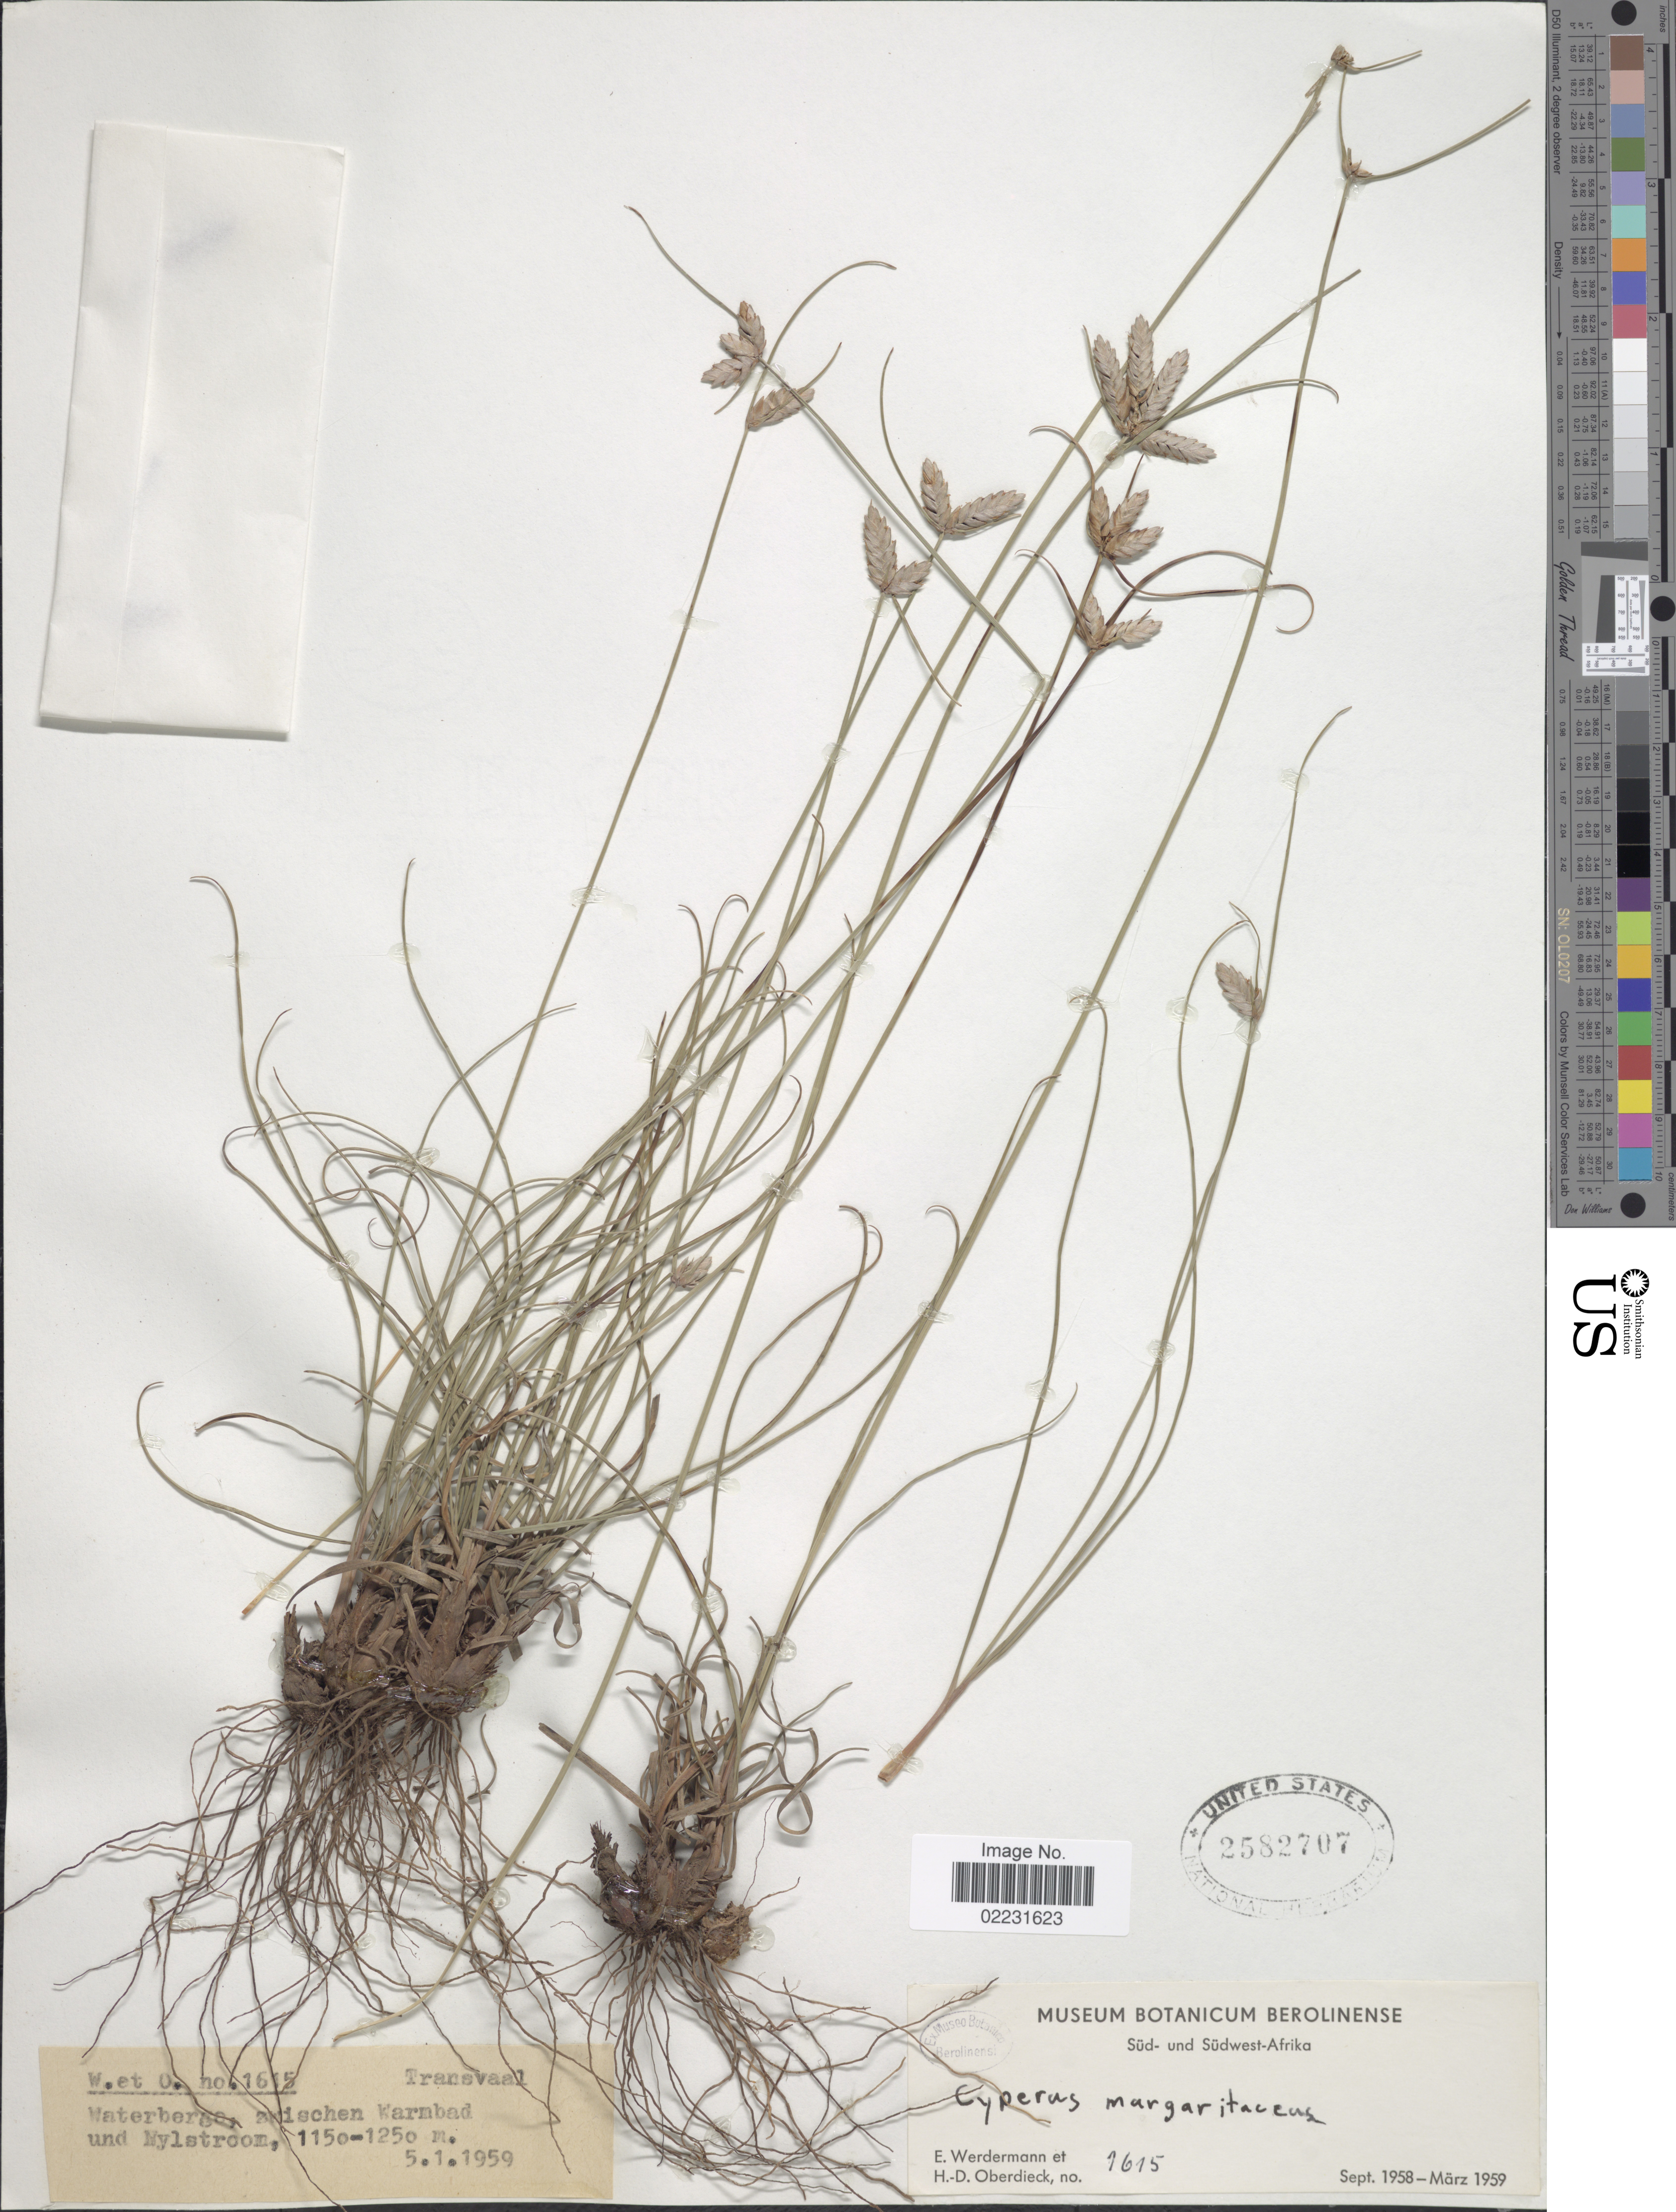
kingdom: Plantae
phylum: Tracheophyta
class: Liliopsida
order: Poales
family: Cyperaceae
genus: Cyperus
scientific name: Cyperus margaritaceus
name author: Vahl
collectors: E. Werdermann & H. Oberdieck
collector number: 1615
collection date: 1959-01-05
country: South Africa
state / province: Limpopo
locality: Sud- und Sudwest-Afrika, Transvaal, Waterberge, zwischen Warmbad und Nylstroom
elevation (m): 1150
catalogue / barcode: US 2582707